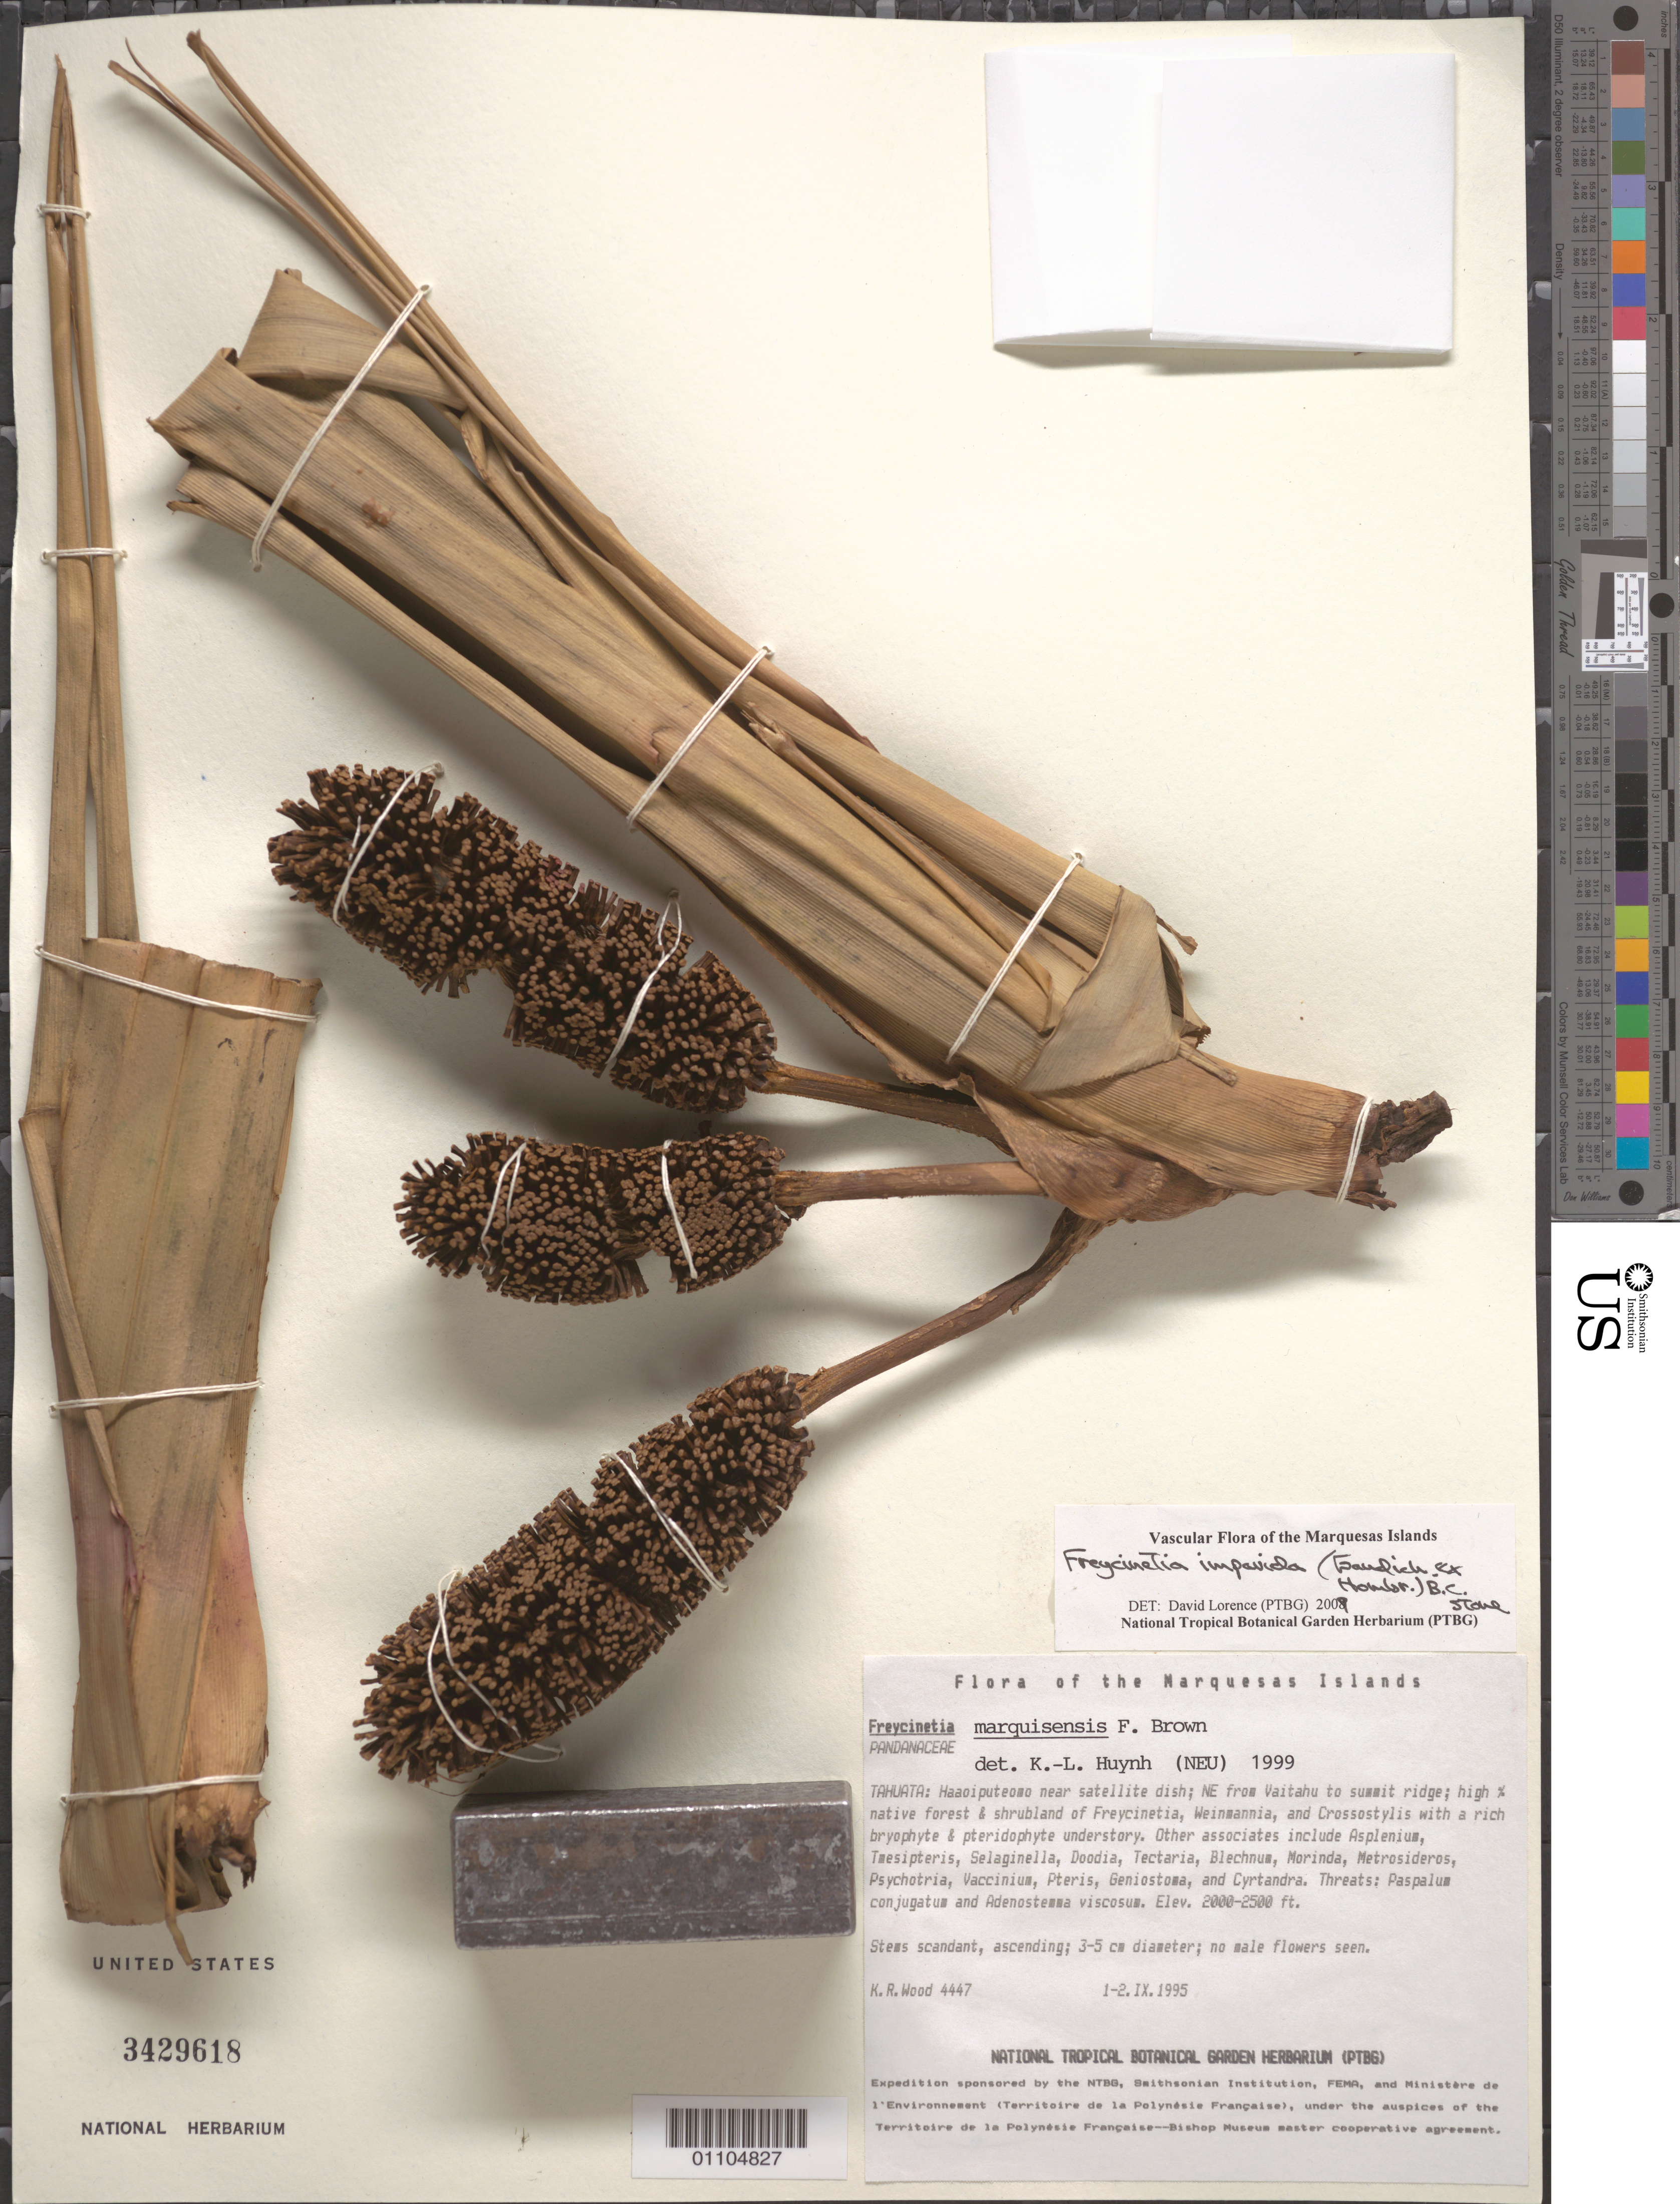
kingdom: Plantae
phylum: Tracheophyta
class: Liliopsida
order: Pandanales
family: Pandanaceae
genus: Freycinetia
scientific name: Freycinetia impavida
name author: (Hombr. & Jacquinot ex Decne.) B.C. Stone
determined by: Lorence, David H.; Wagner, W. H.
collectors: K. R. Wood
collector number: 4447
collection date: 1995-09-01/1995-09-02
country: French Polynesia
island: Tahuata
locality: Haaoiputeoma, near satelite dish, NE from Vaitahu to summit ridge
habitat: High % native forest & shrubland of Freycinetia-Weinmannia w/ Crossostylis w/ rich bryophyte & pteridophyte understory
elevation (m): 610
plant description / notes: Previously det. as F. marquisensis F. Br. by K.-L. Huynh (NEU) 1999; Paspalum conjugatum, Adenostemma viscosum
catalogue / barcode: US 3429618